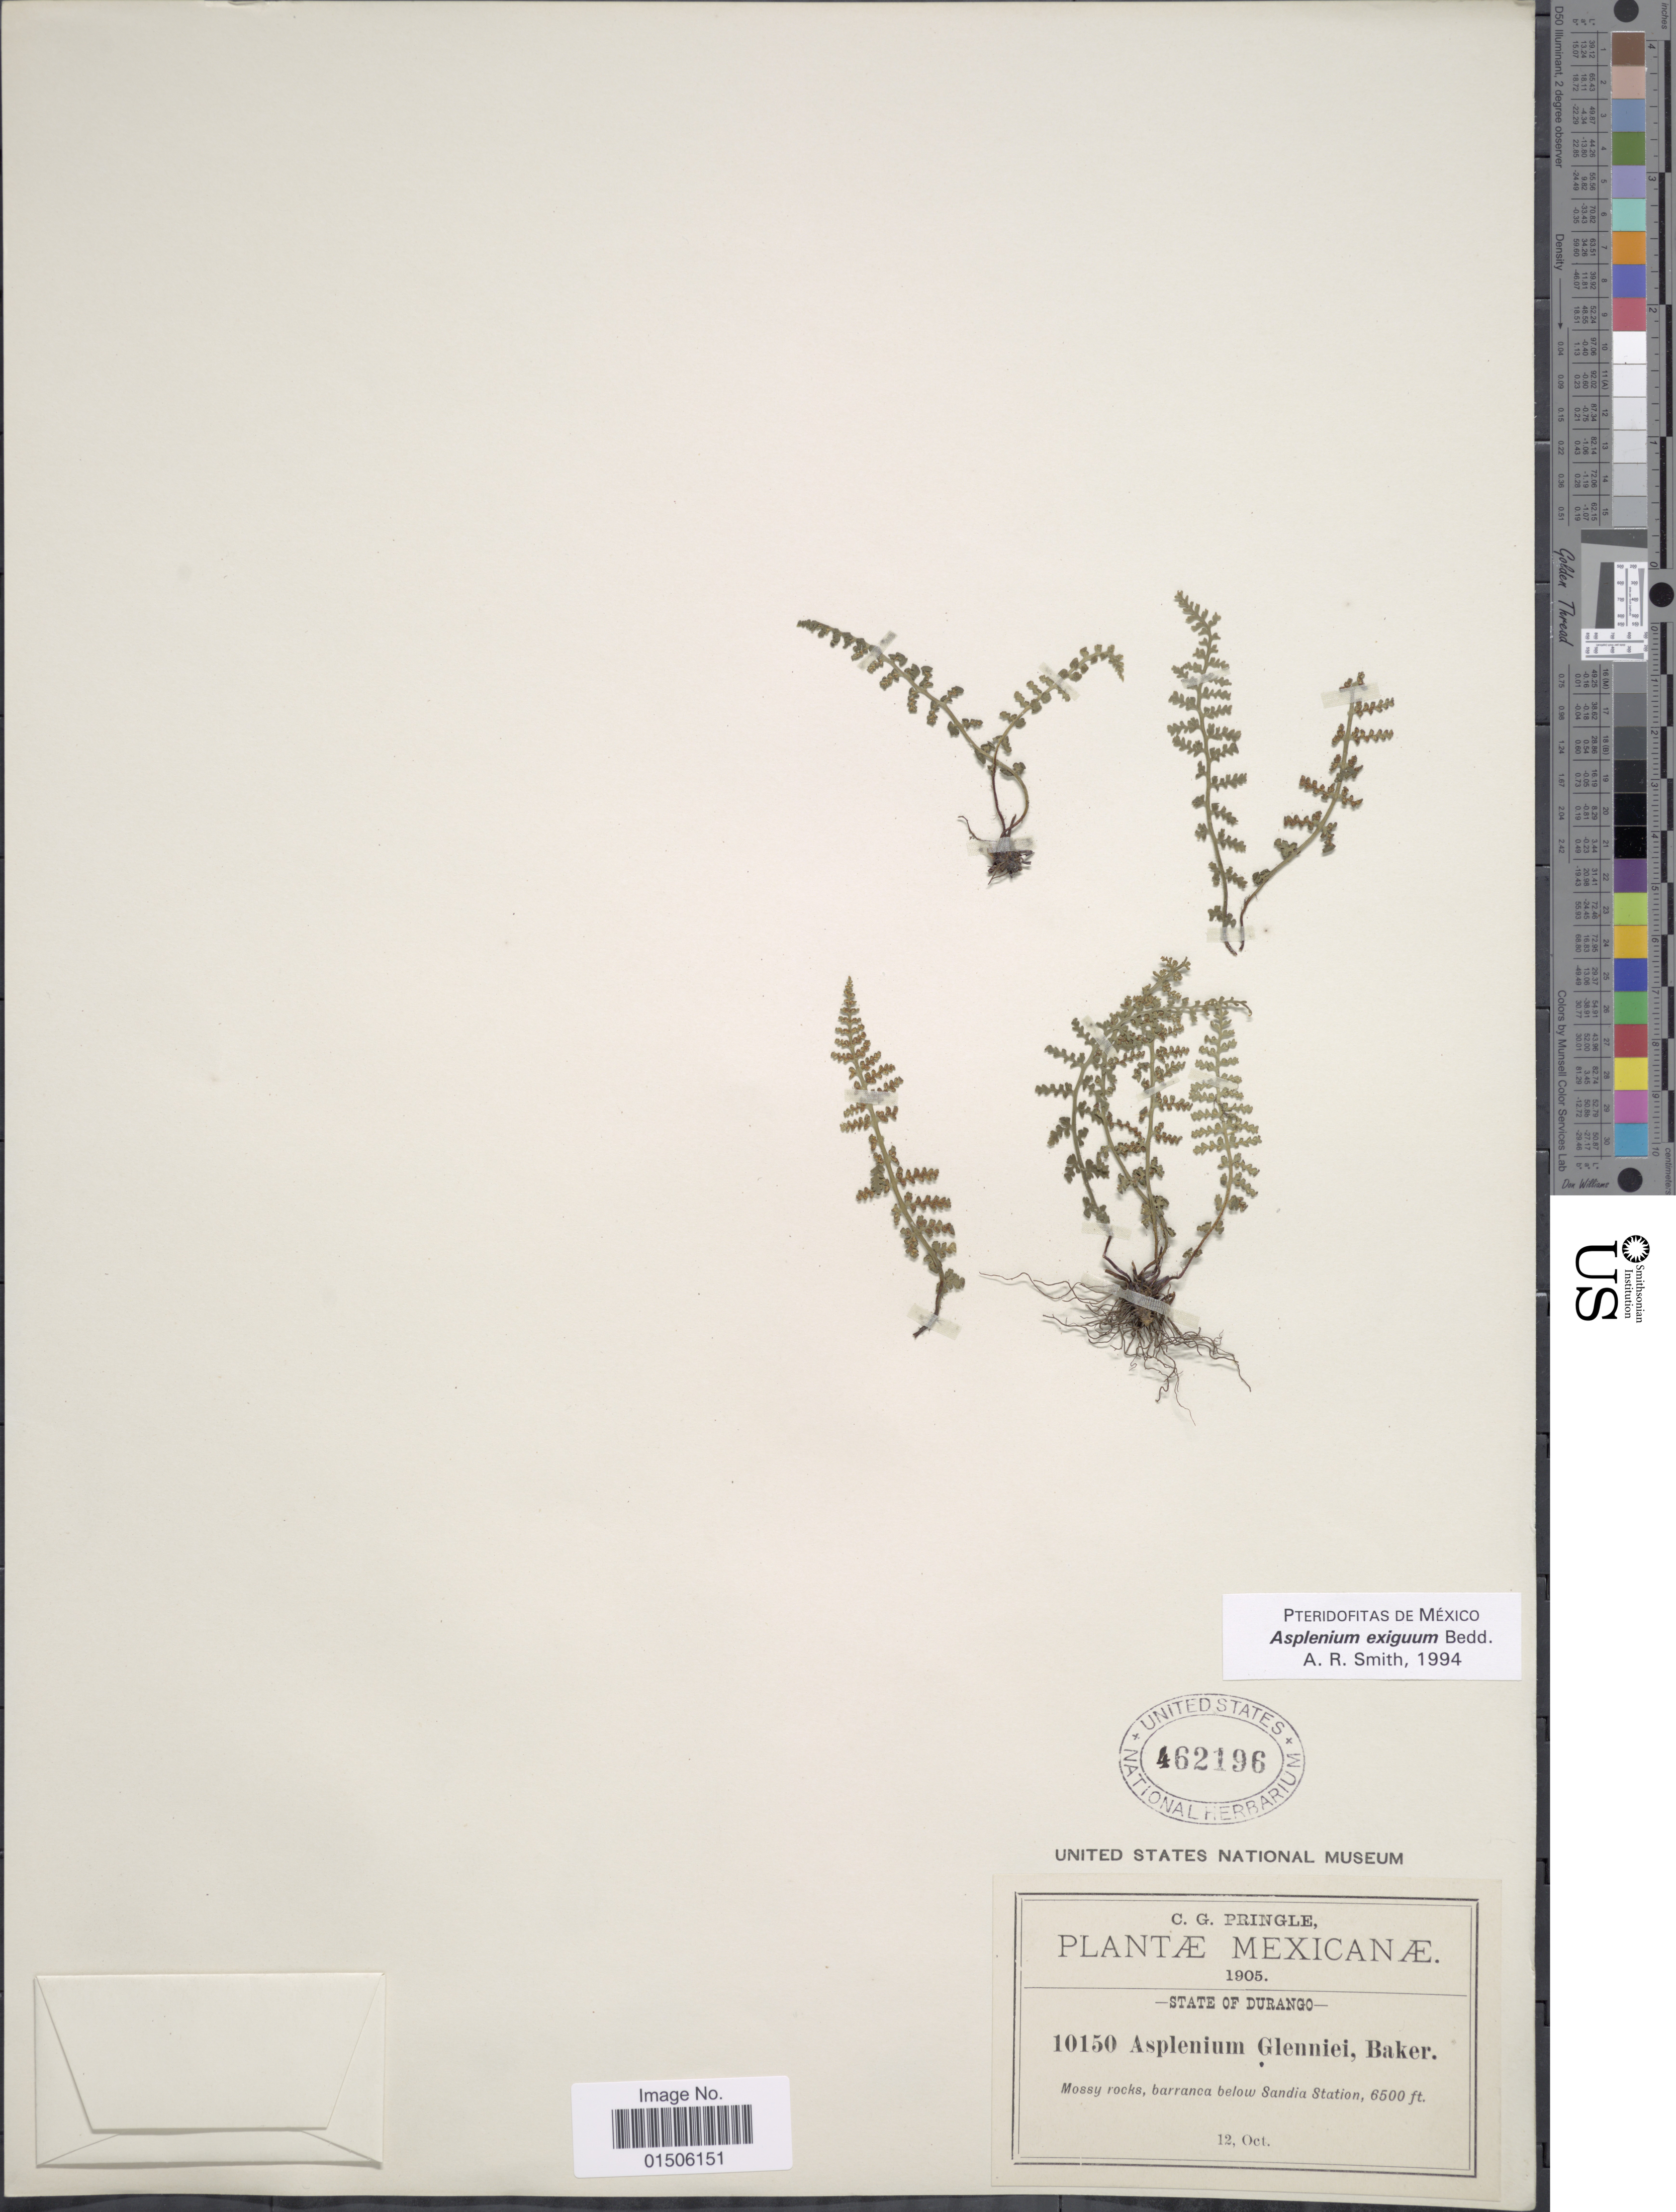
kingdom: Plantae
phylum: Tracheophyta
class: Polypodiopsida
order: Polypodiales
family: Aspleniaceae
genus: Asplenium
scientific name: Asplenium exiguum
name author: Bedd.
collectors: C. G. Pringle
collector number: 10150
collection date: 1905-10-12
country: Mexico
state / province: Durango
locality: Mossy rocks, barranca below Sandia Station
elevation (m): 1981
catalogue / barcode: US 462196